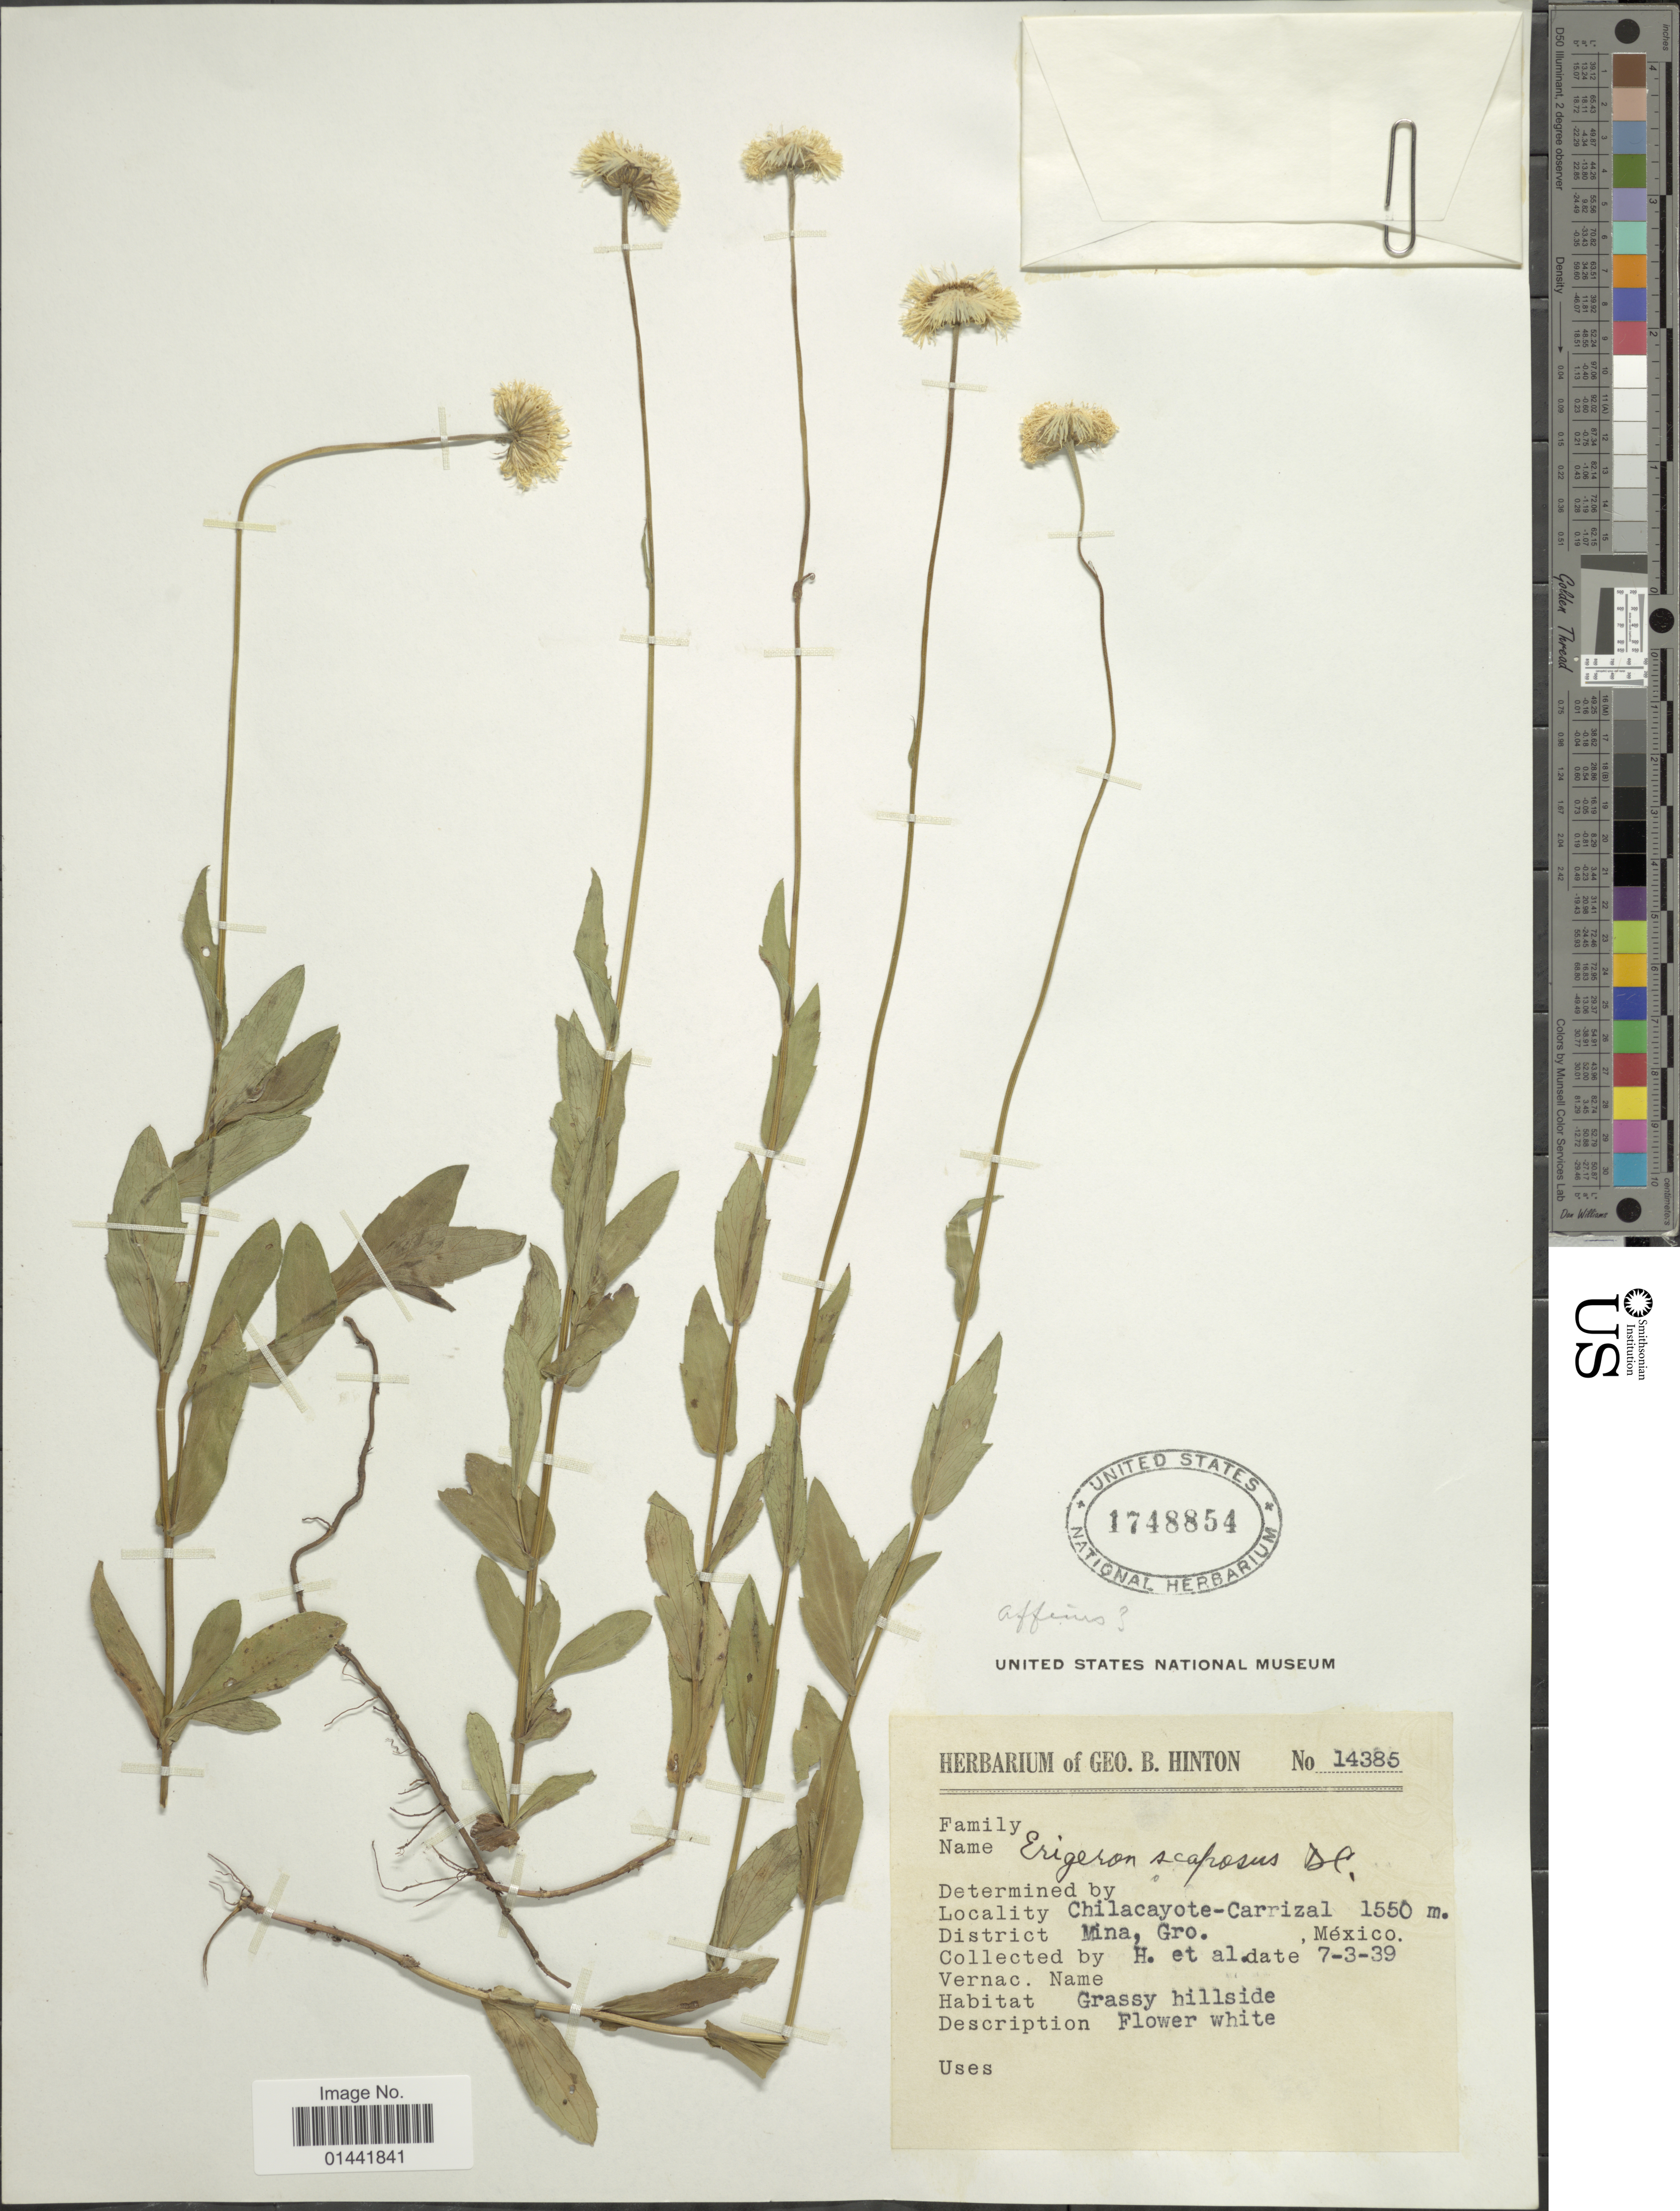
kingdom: Plantae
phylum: Tracheophyta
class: Magnoliopsida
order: Asterales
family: Asteraceae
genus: Erigeron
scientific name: Erigeron scaposus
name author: DC.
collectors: G. B. Hinton & et al.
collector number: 14385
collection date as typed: Transcribed d/m/y: 7/3/39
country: Mexico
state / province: Guerrero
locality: Chilacayote-Carrizal, District Mina, grassy hillside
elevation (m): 1550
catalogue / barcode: US 1748854